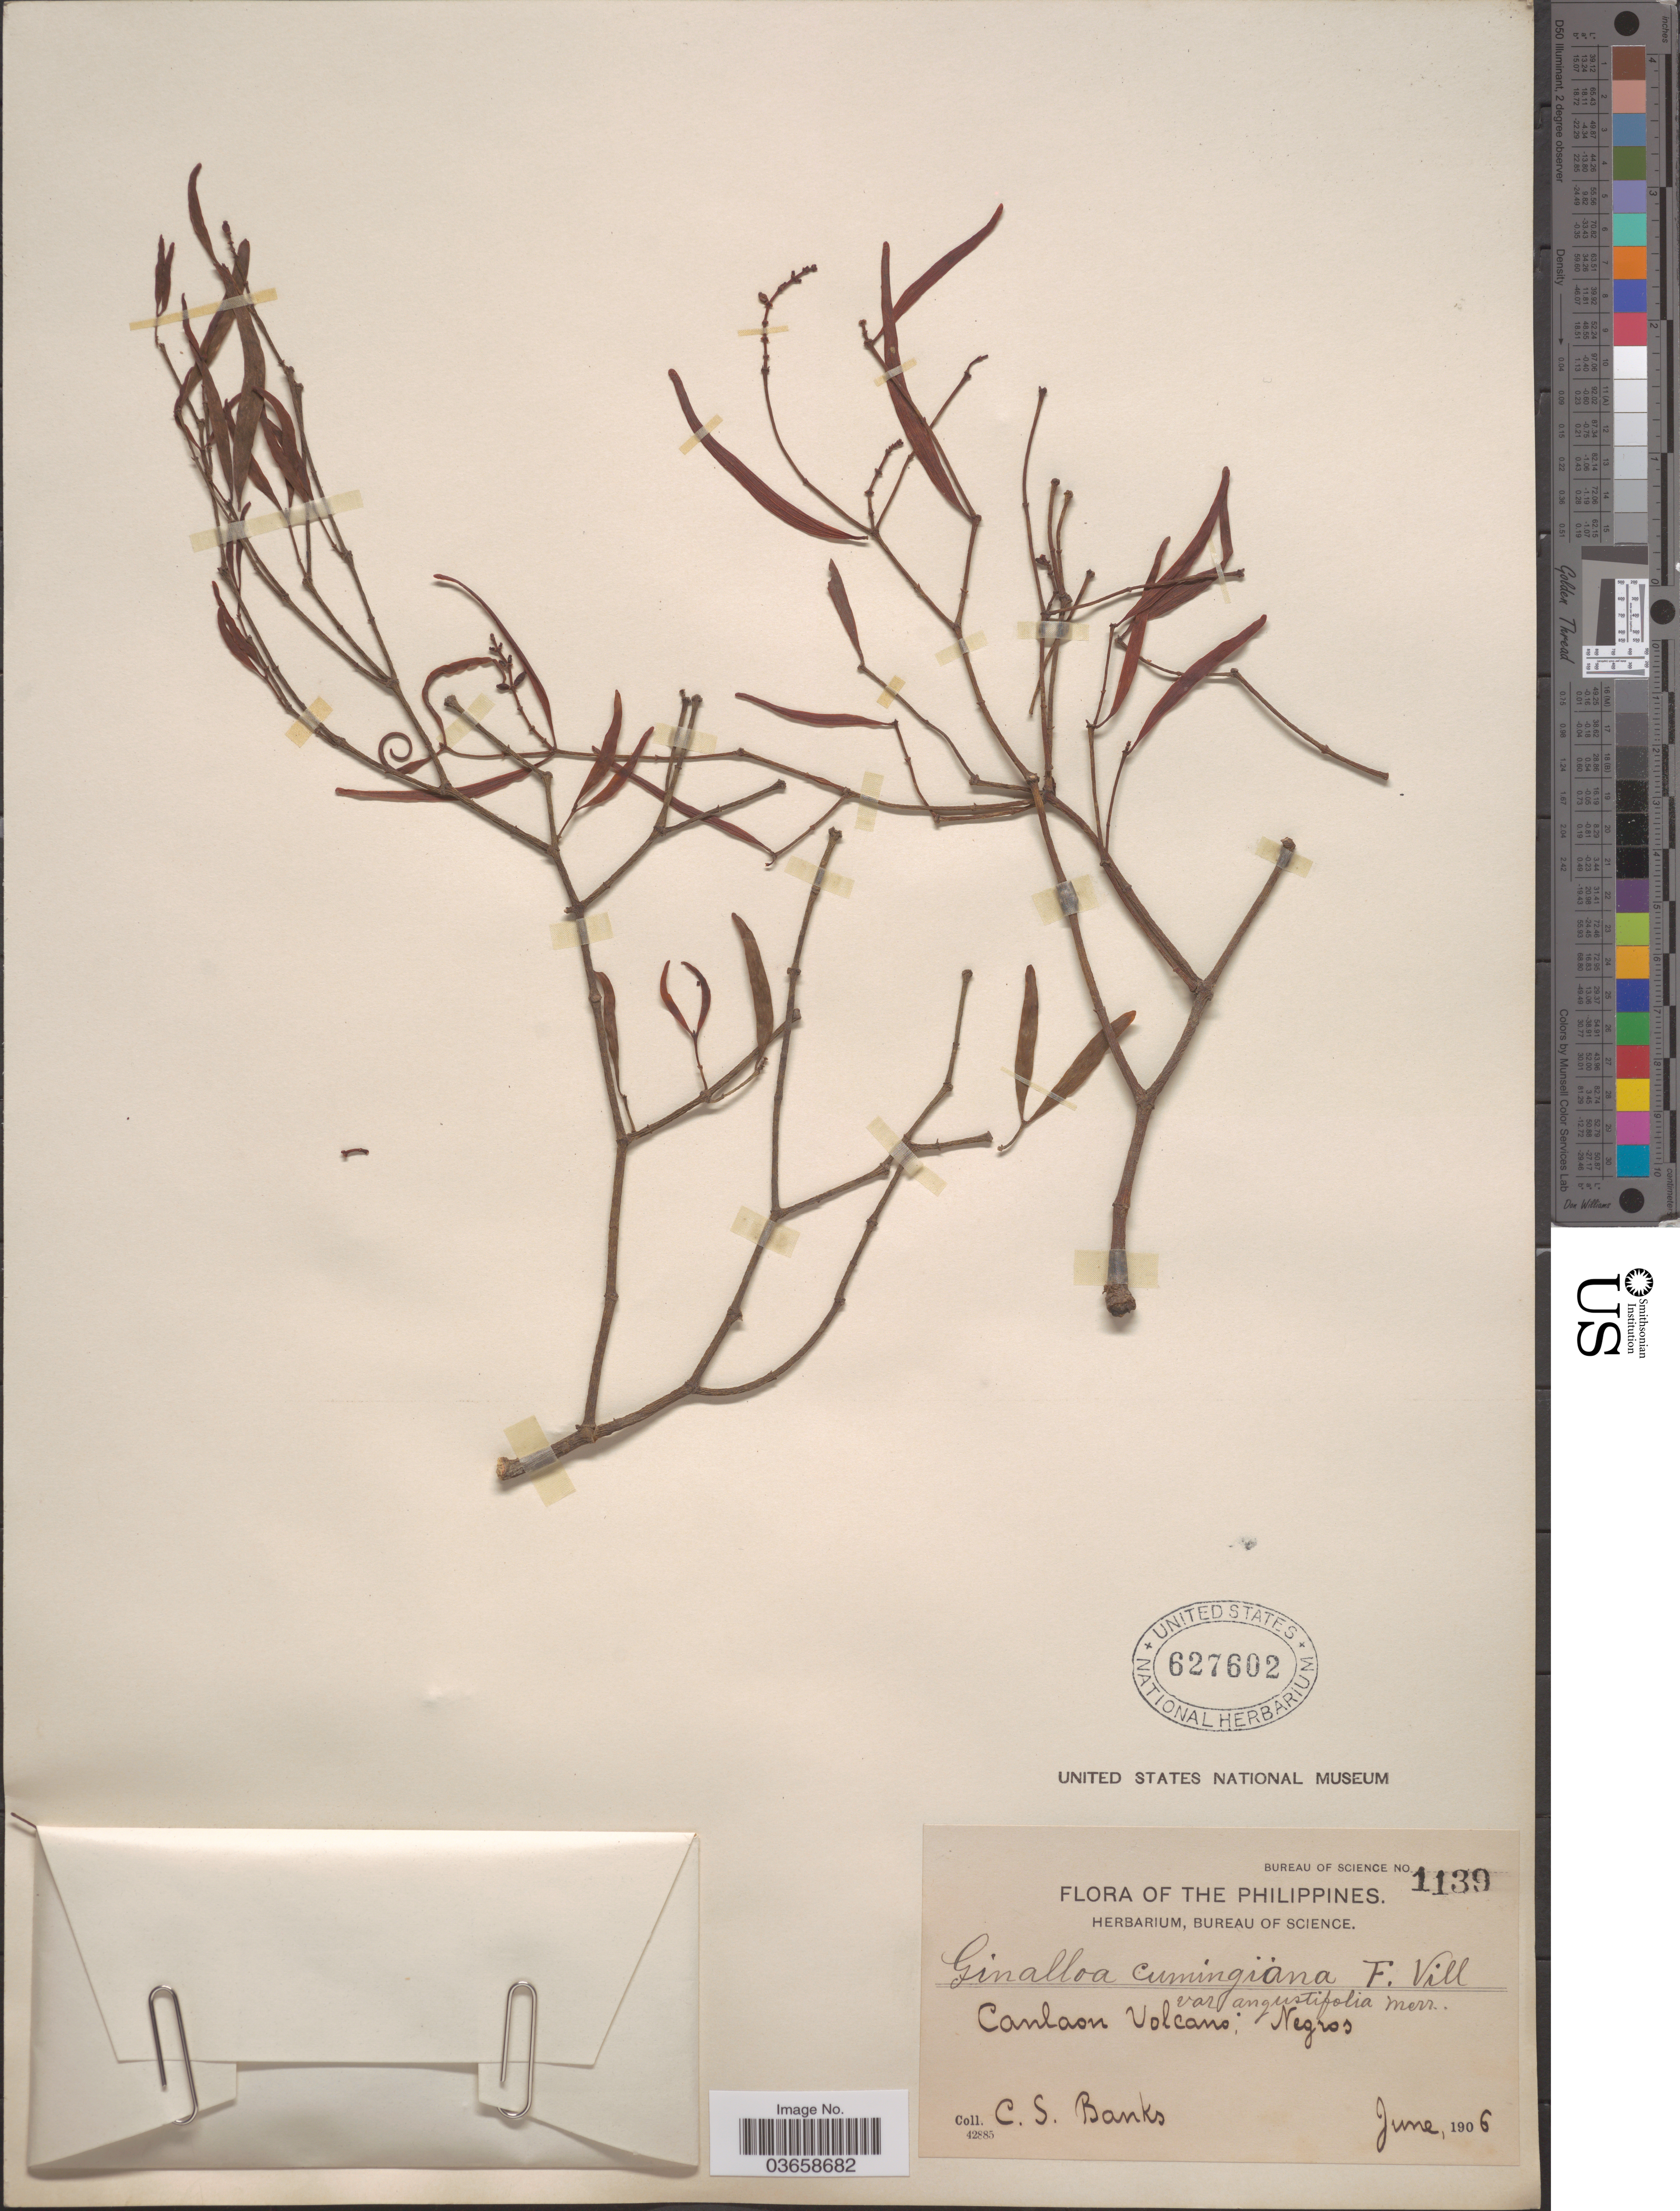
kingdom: Plantae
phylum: Tracheophyta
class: Magnoliopsida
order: Santalales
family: Viscaceae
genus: Ginalloa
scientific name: Ginalloa cumingiana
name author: (C. Presl) Benth. & Hook. f. ex Fern.-Vill.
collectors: C. Banks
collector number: Bureau of Science 1139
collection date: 1906-06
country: Philippines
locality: Canlaon Volcano. Negros.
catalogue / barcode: US 627602